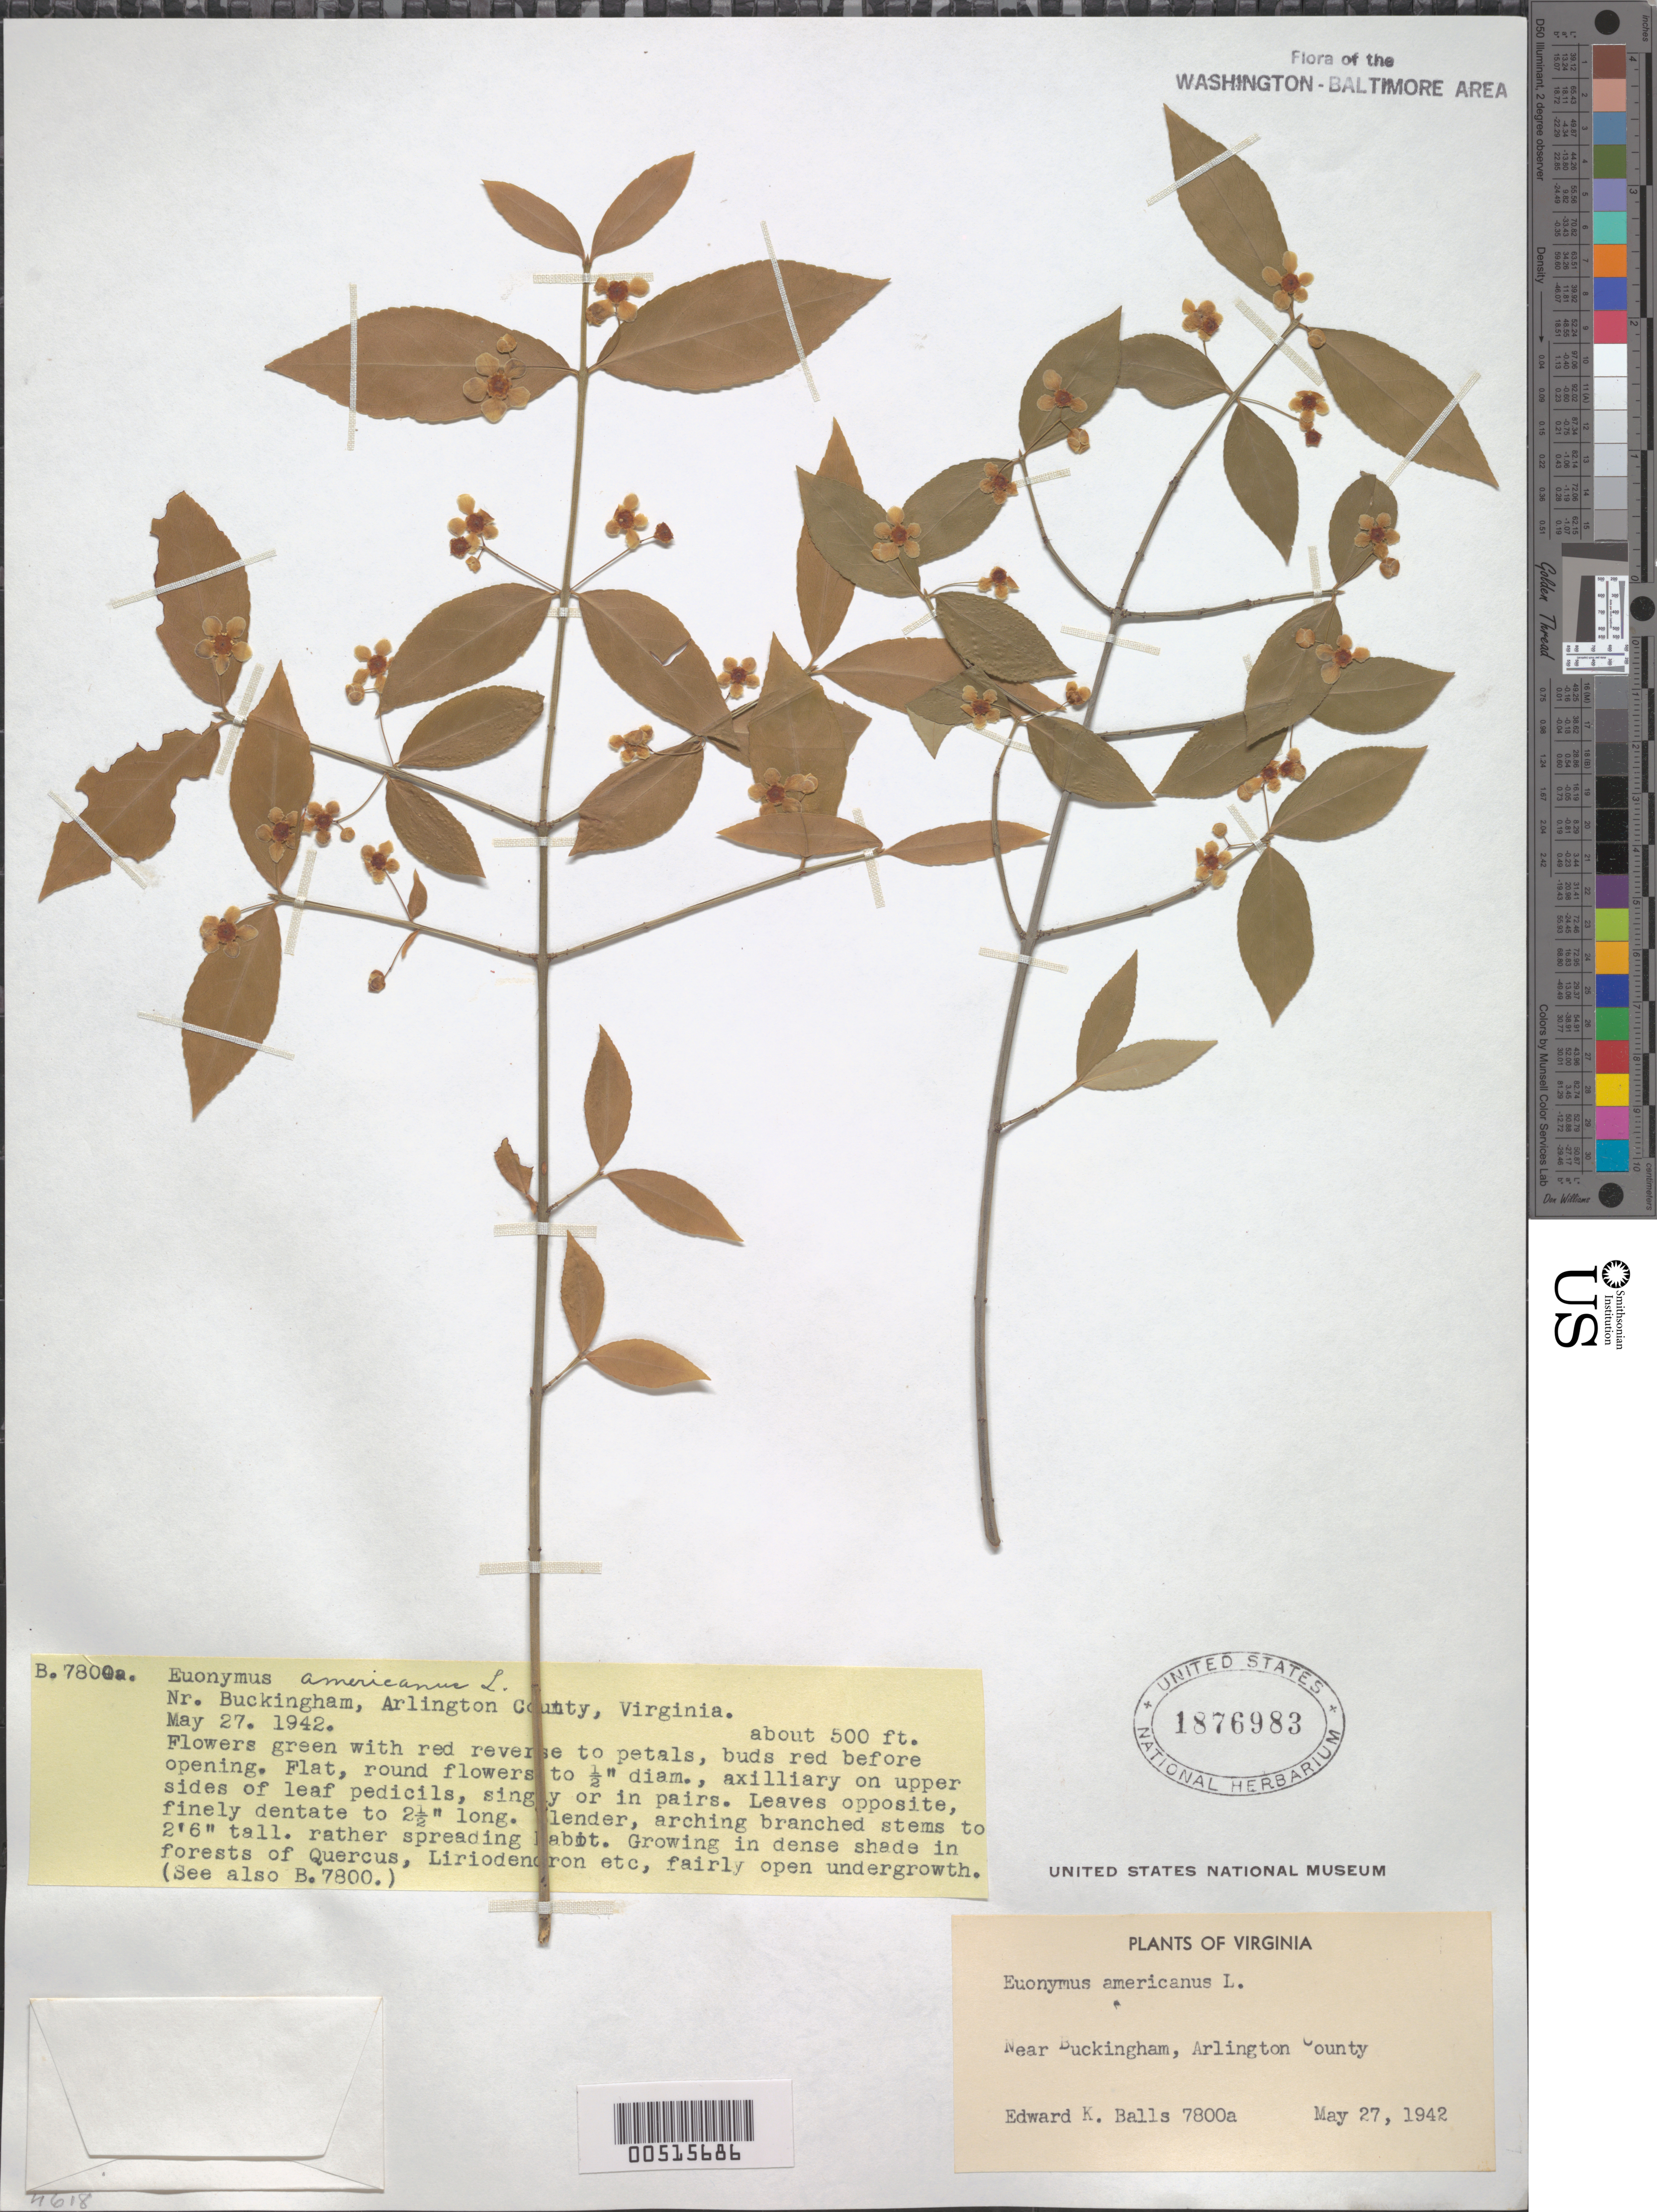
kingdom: Plantae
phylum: Tracheophyta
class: Magnoliopsida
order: Celastrales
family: Celastraceae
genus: Euonymus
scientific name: Euonymus americanus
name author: L.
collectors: E. K. Balls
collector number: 7800A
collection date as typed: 27 May 1942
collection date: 1942-05-27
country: United States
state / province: Virginia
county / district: Arlington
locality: Near Buckingham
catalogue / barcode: US 1876983